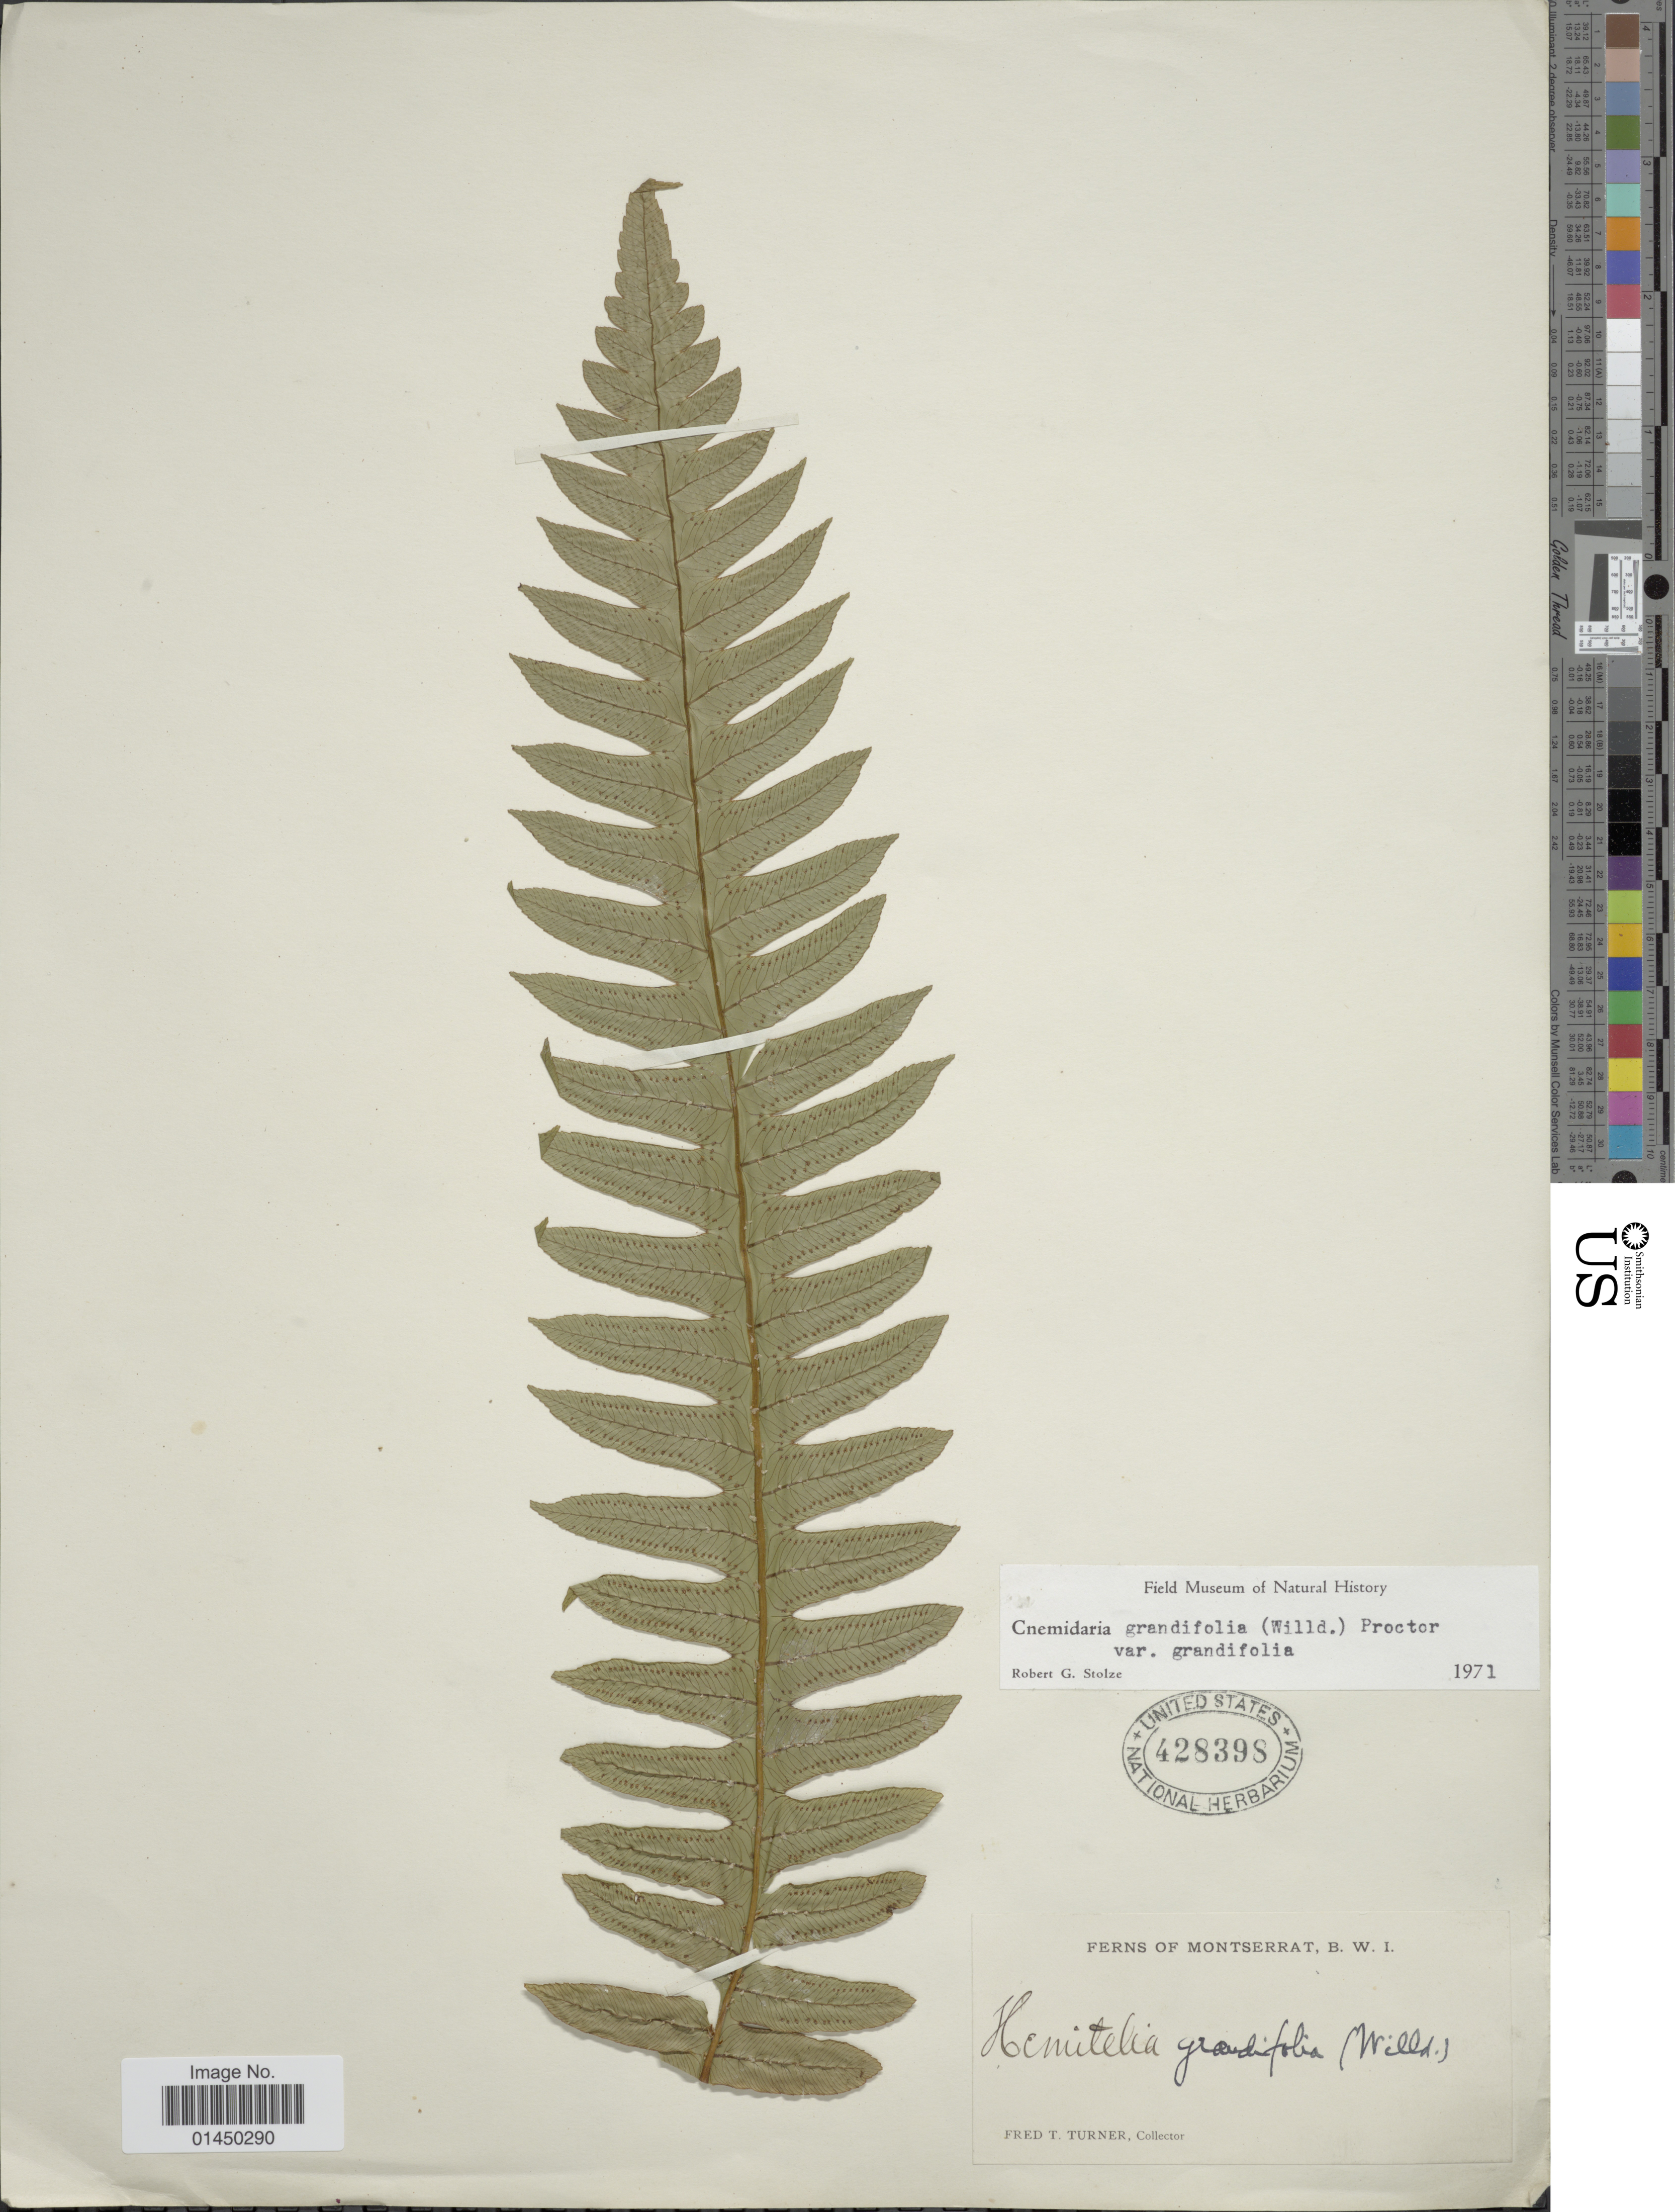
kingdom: Plantae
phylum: Tracheophyta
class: Polypodiopsida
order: Cyatheales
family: Cyatheaceae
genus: Cyathea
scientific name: Cyathea grandifolia var. grandifolia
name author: Willd.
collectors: F. T. Turner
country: Montserrat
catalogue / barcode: US 428398